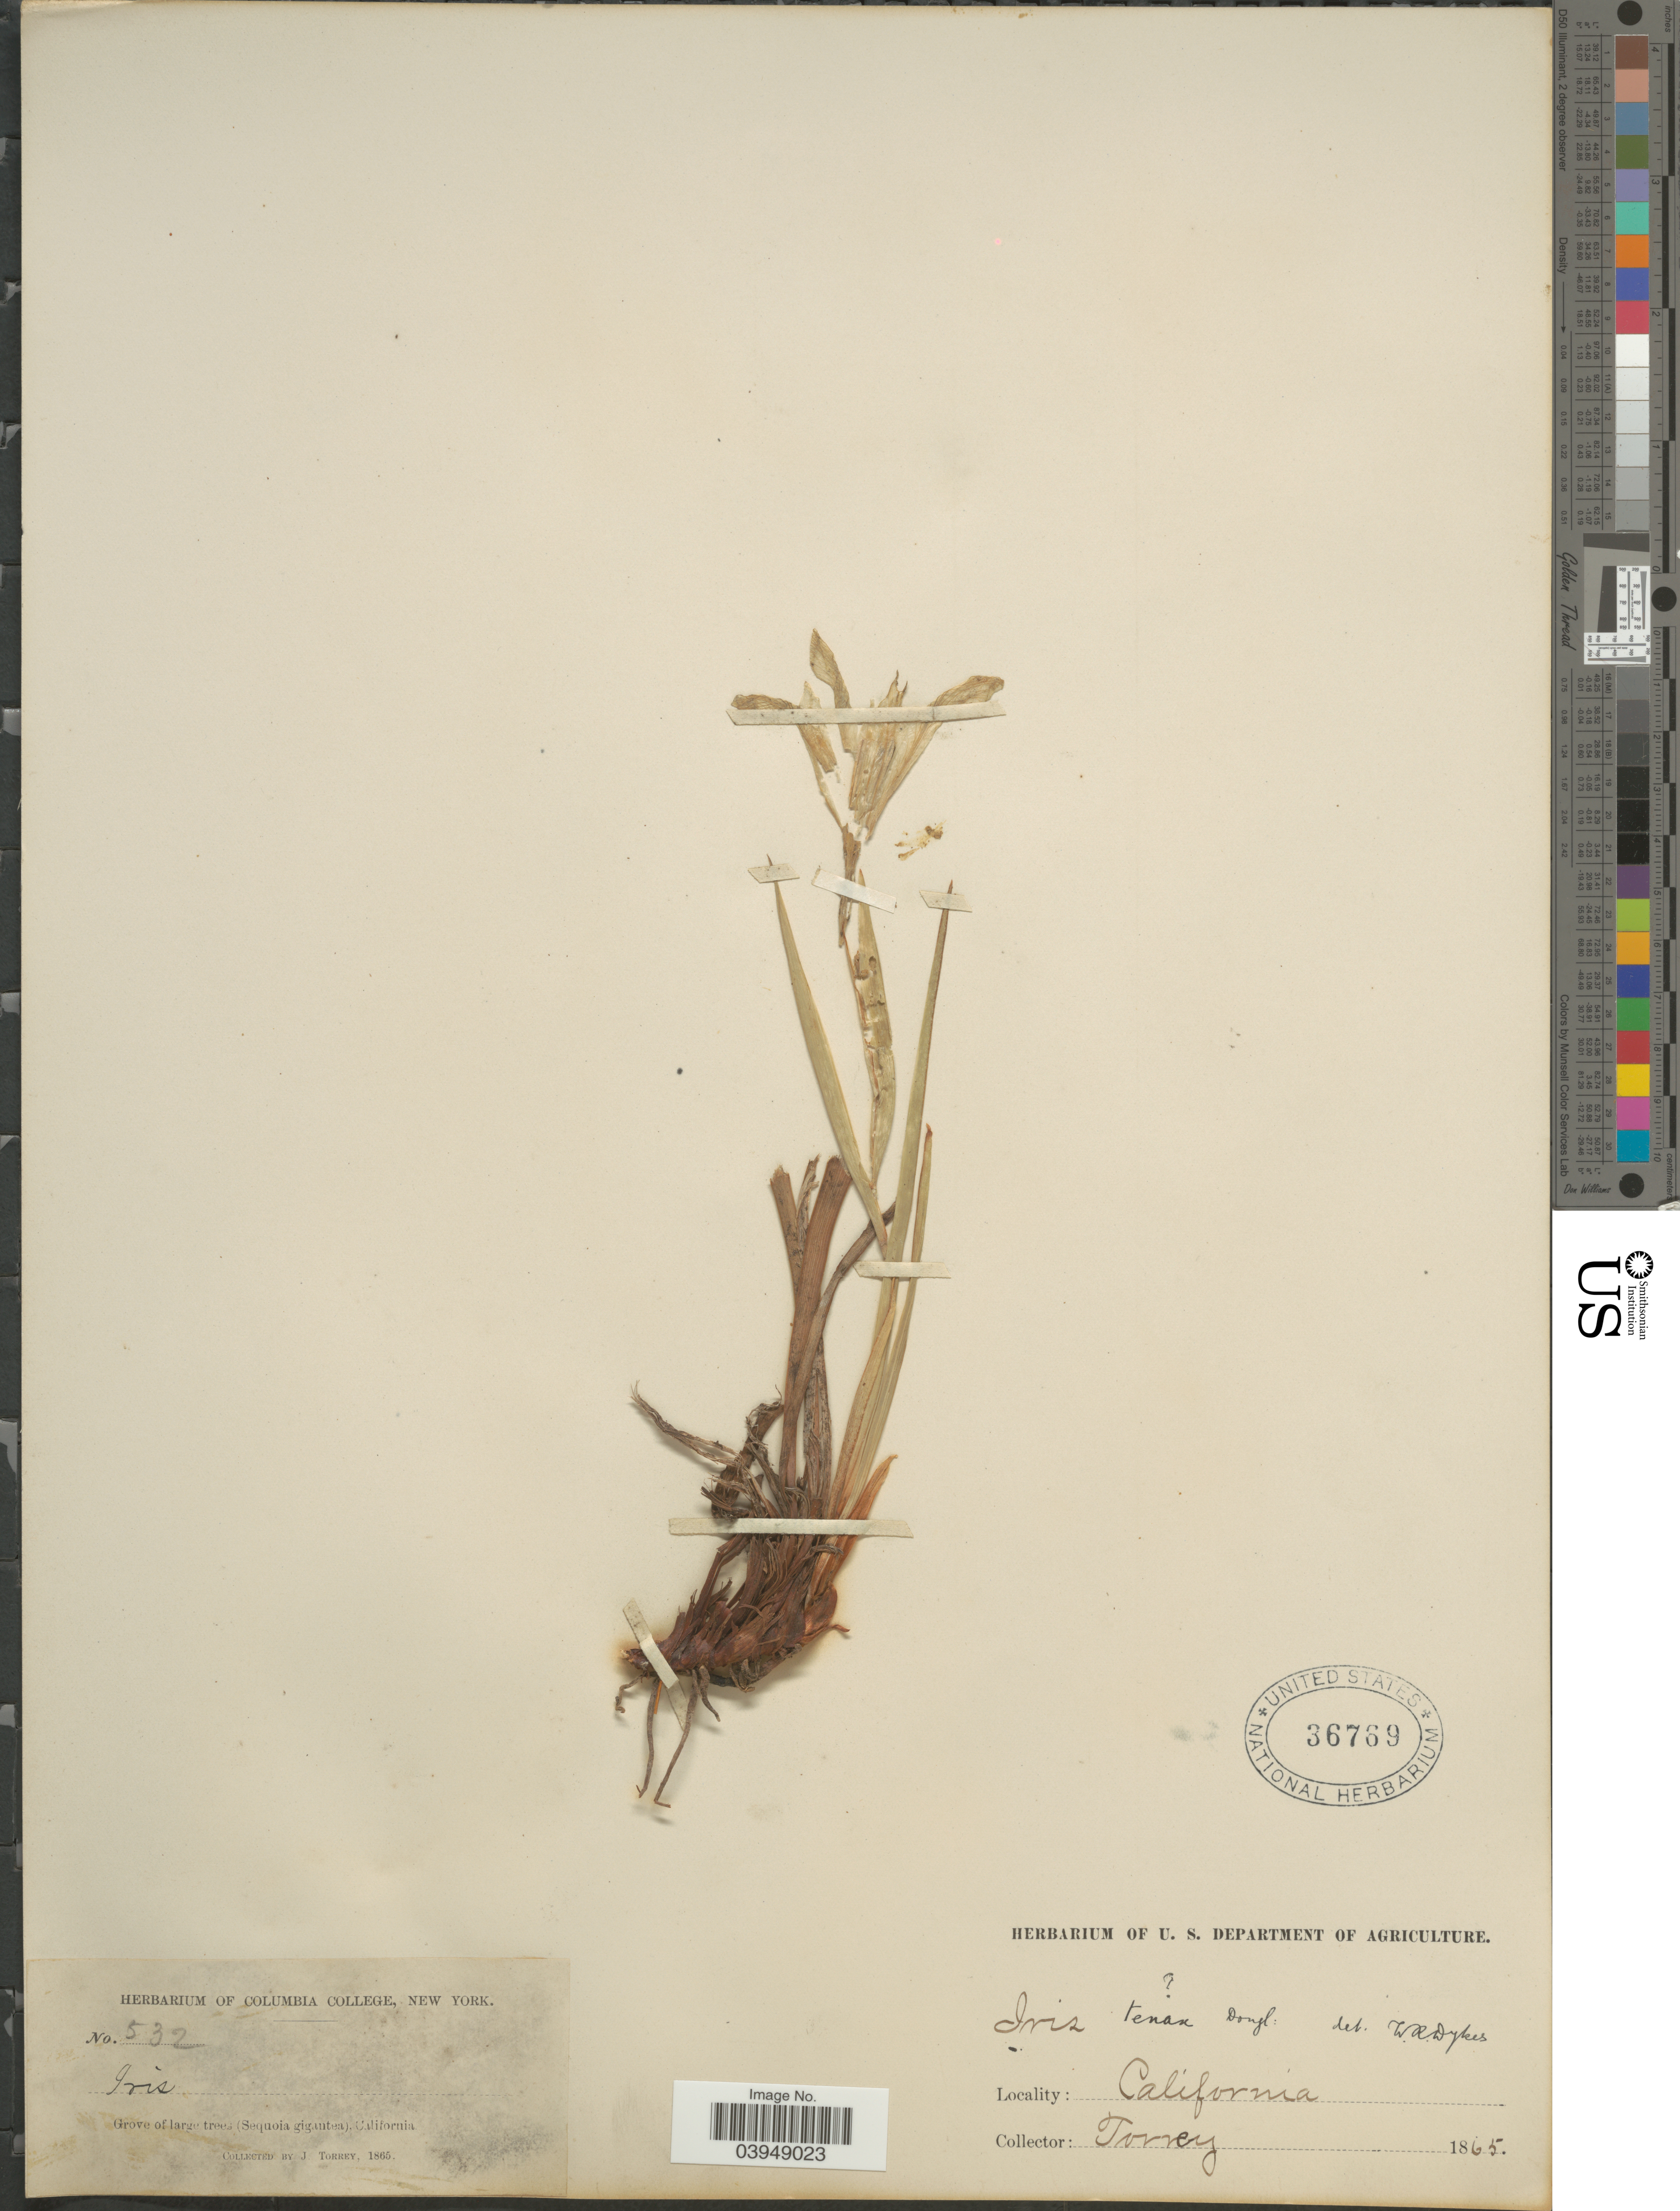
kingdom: Plantae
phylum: Tracheophyta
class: Liliopsida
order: Asparagales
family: Iridaceae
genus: Iris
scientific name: Iris tenax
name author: Douglas ex Lindl.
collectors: J. Torrey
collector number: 532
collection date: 1865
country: United States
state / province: California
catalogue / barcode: US 36769